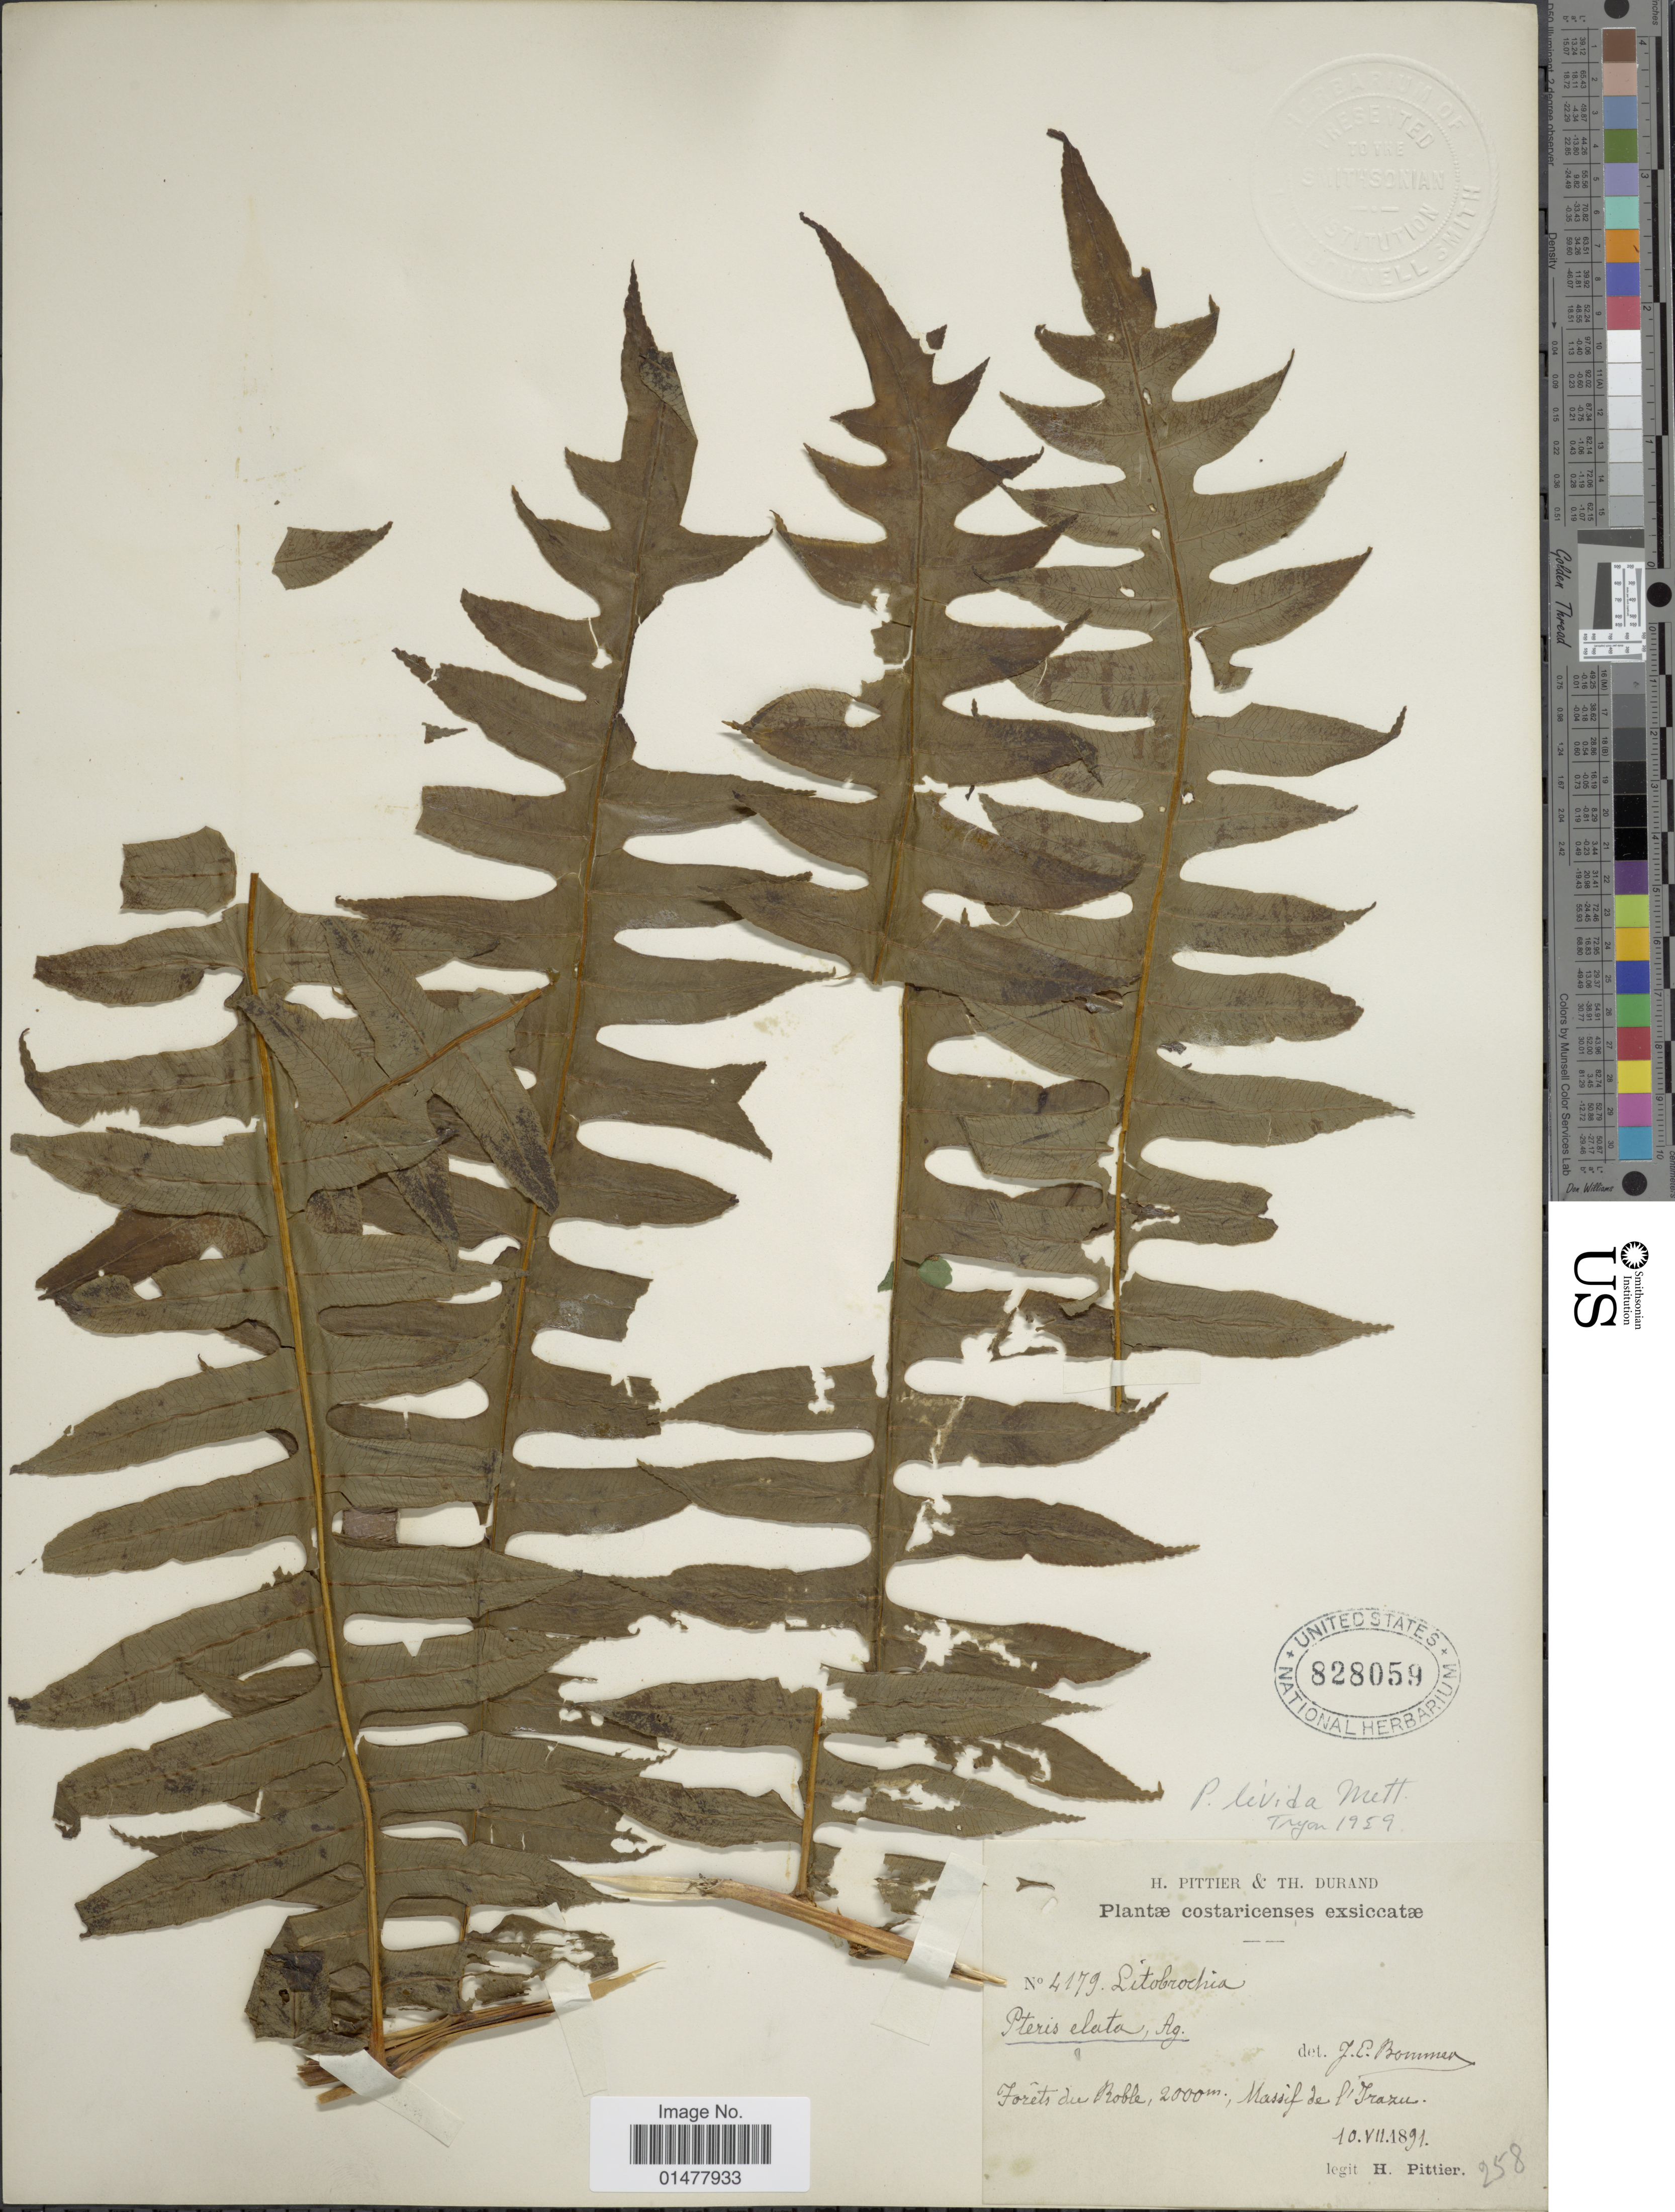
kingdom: Plantae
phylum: Tracheophyta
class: Polypodiopsida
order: Polypodiales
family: Pteridaceae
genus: Pteris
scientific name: Pteris navarrensis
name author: Christ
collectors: H. F. Pittier & T. Durand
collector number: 4179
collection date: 1891-07-10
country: Costa Rica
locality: forets du Roble, massif de L'Irazu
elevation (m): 2000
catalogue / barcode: US 828059